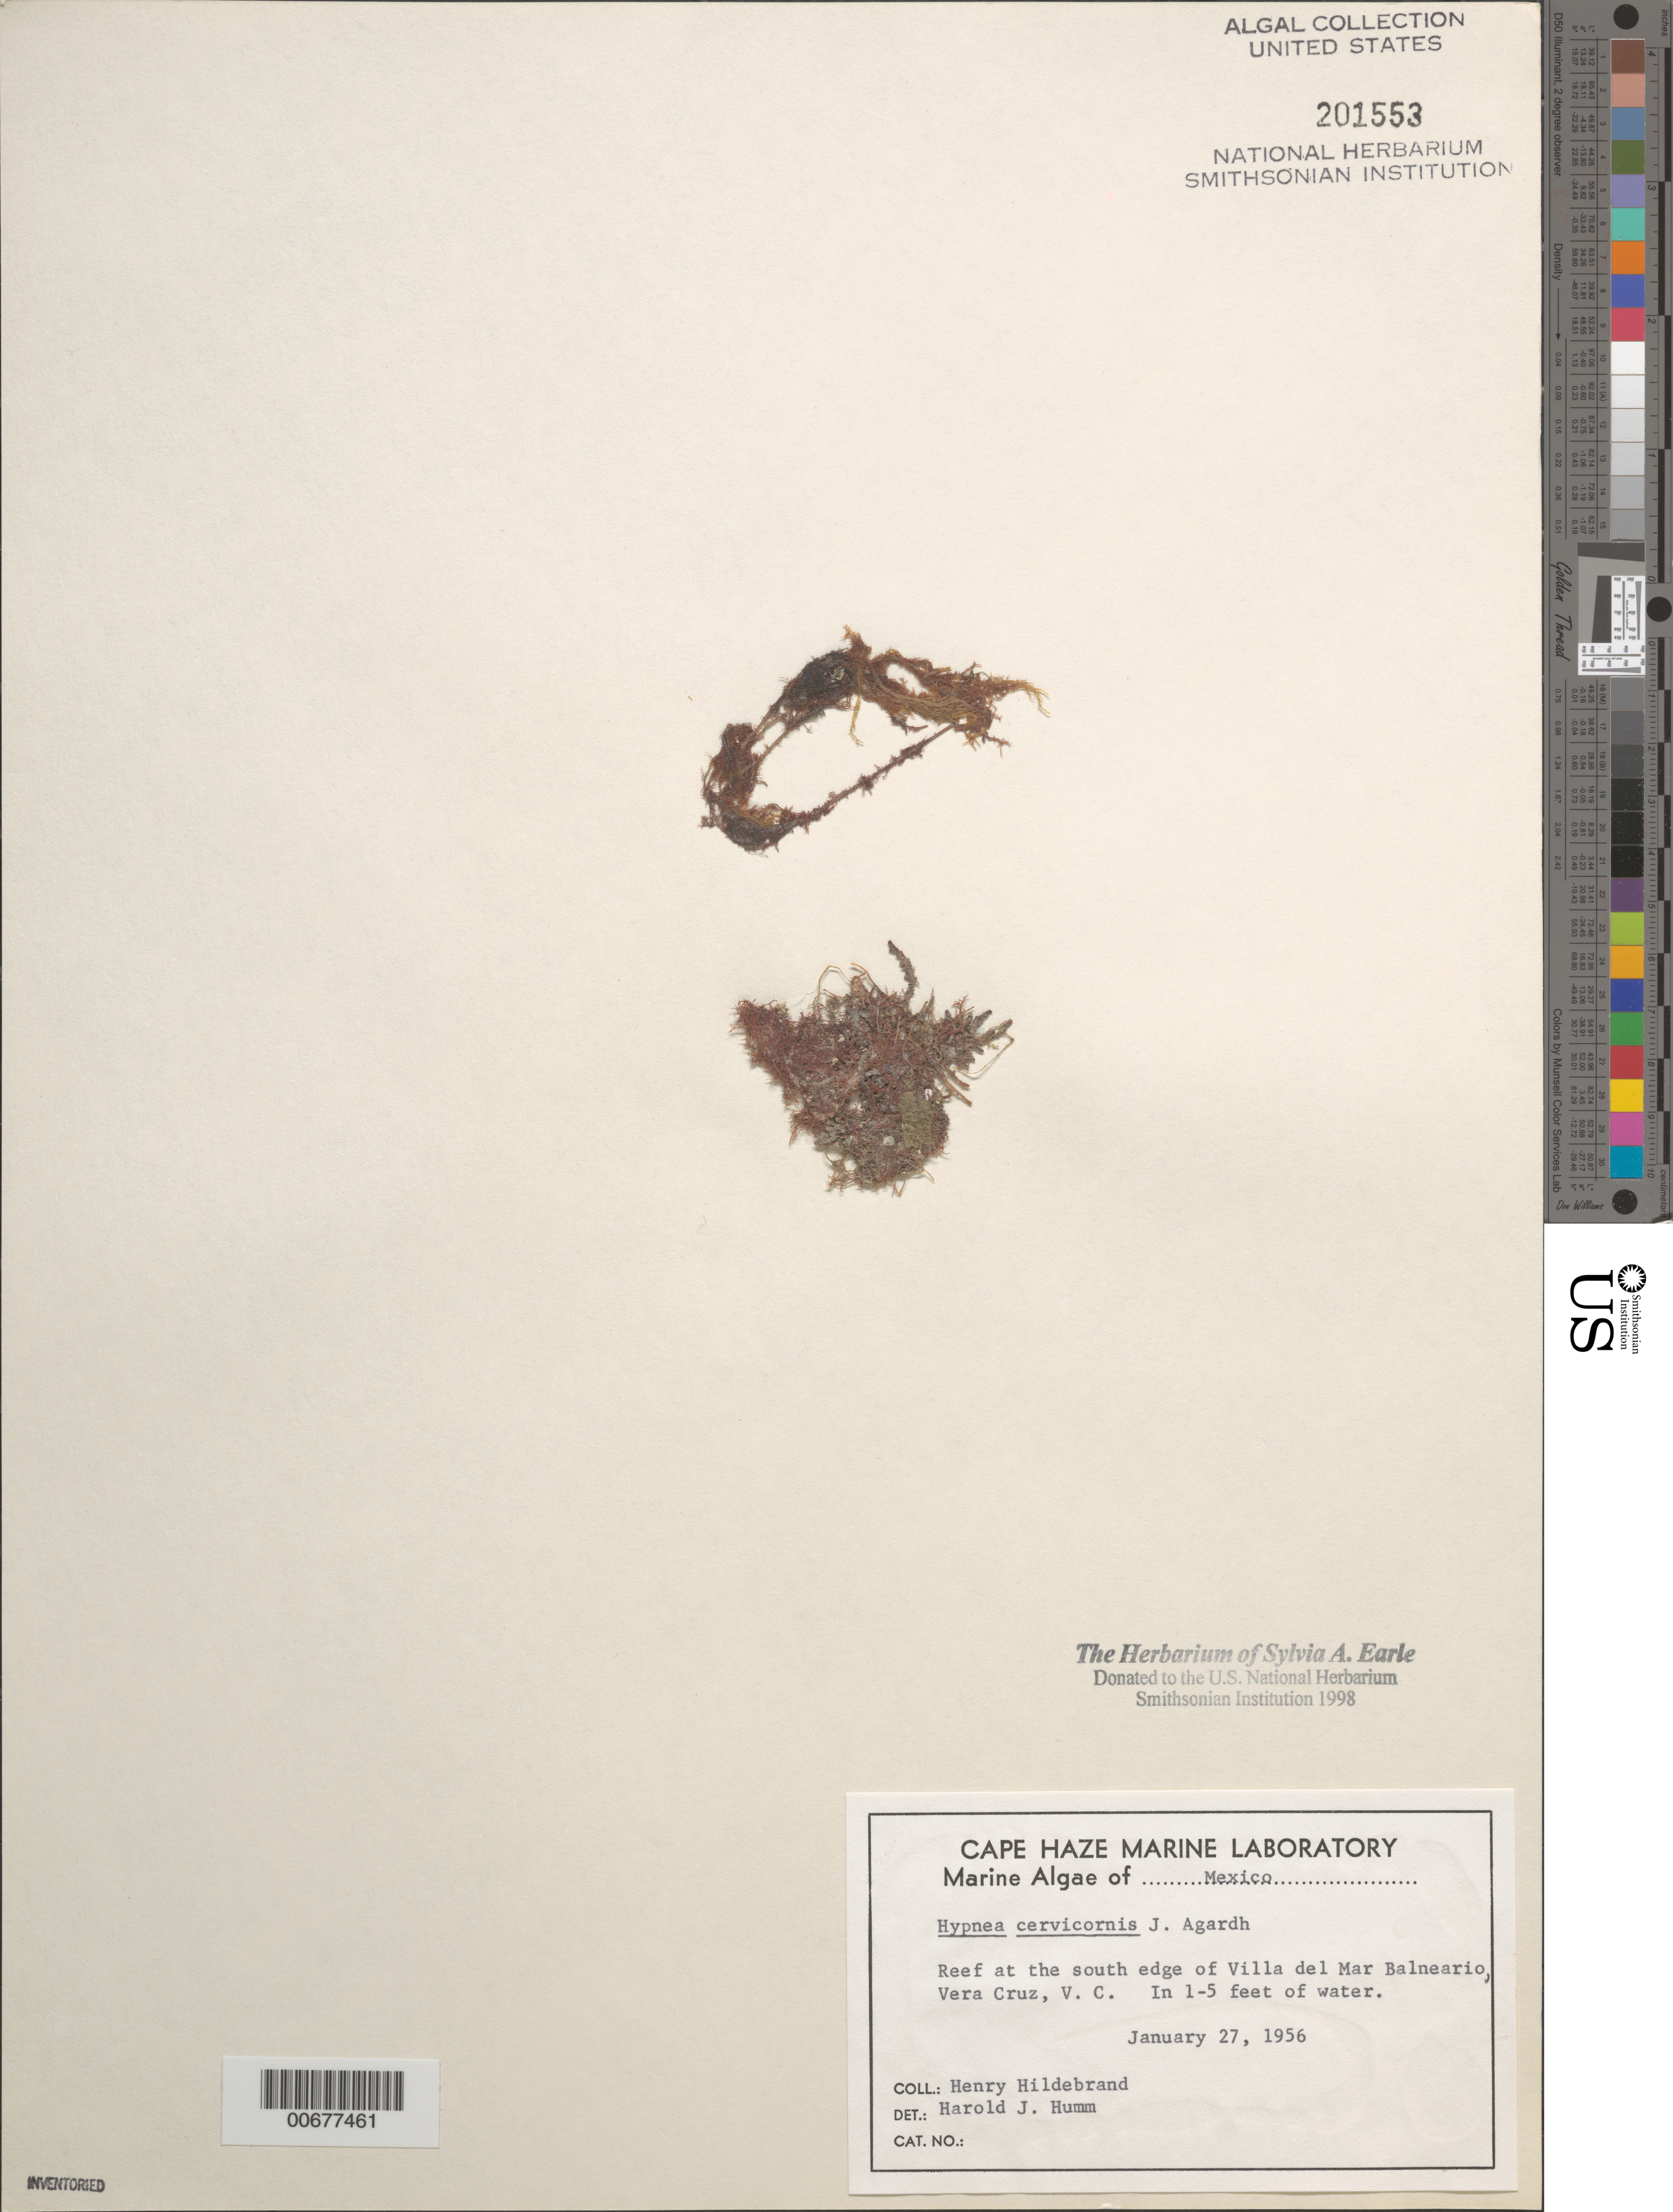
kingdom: Plantae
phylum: Rhodophyta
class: Florideophyceae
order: Gigartinales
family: Cystocloniaceae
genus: Hypnea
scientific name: Hypnea cervicornis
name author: J. Agardh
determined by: Humm, Harold J.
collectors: H. Hildebrand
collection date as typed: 27 Jan 1956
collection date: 1956-01-27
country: Mexico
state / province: Veracruz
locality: Villa del Mar Balneario, Veracruz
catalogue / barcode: US 201553